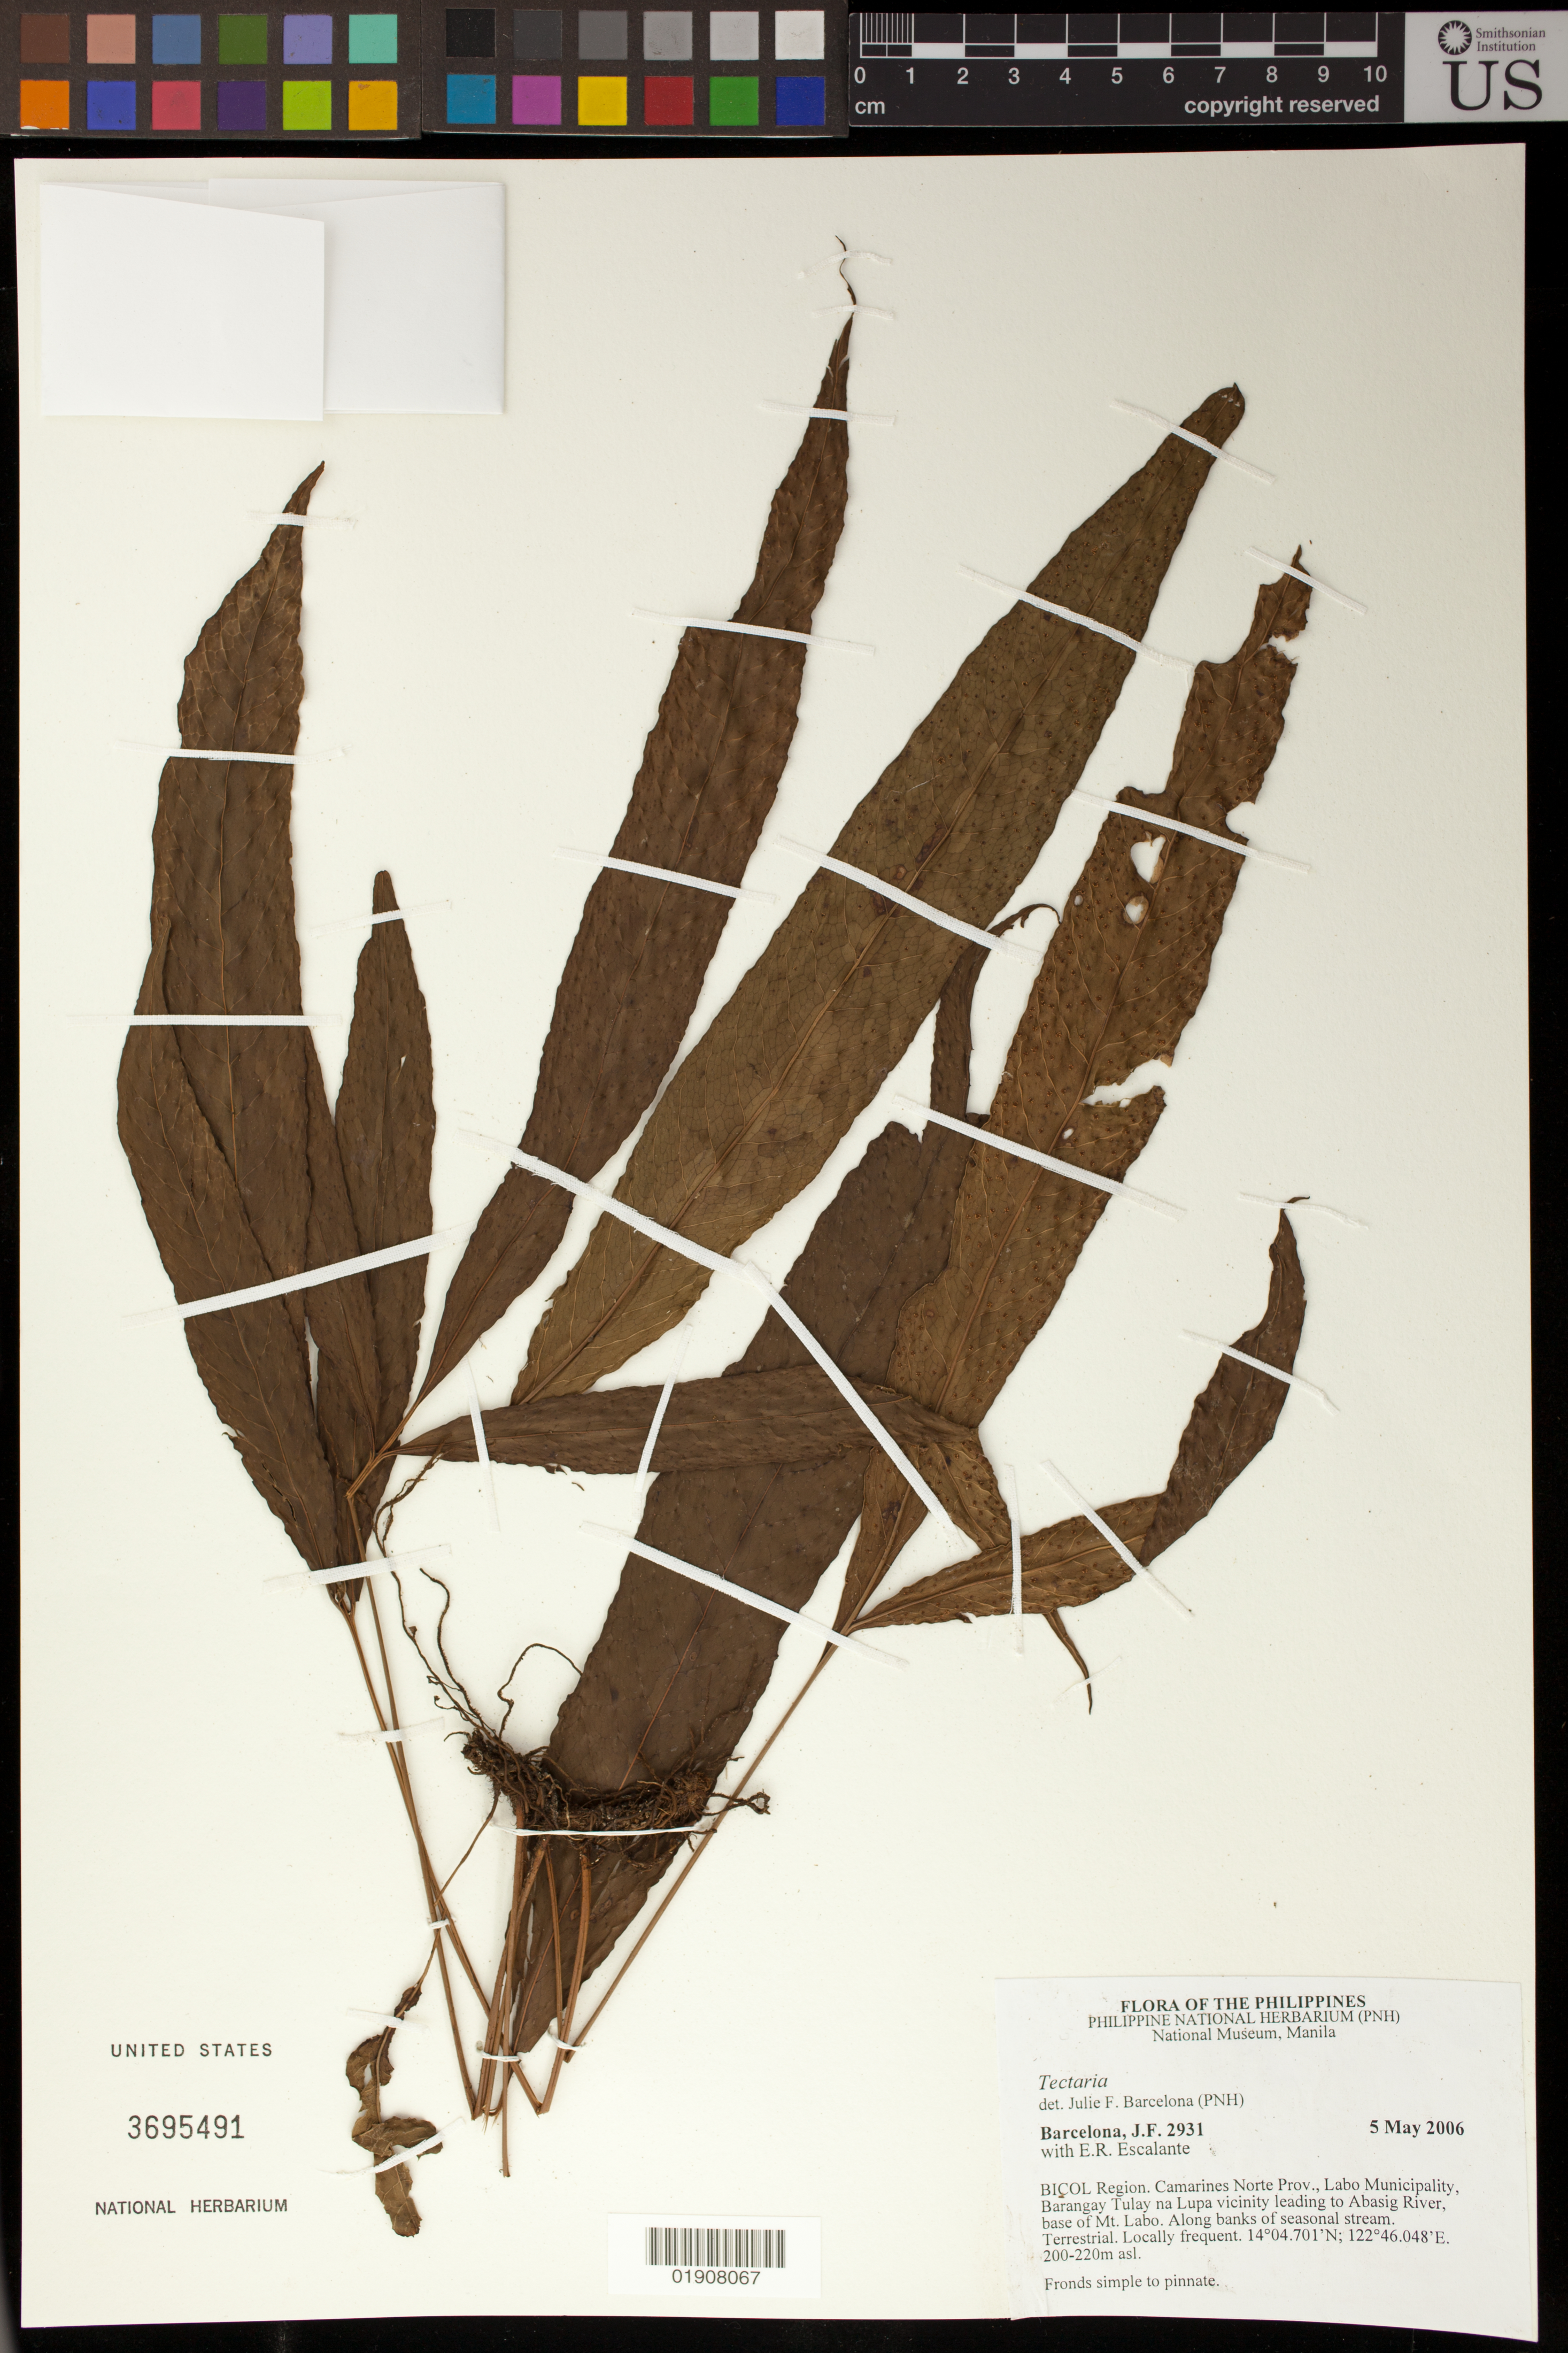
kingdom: Plantae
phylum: Tracheophyta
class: Polypodiopsida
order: Polypodiales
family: Tectariaceae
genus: Tectaria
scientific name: Tectaria sp.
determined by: Barcelona, J. F.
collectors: J. F. Barcelona & E. Escalante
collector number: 2931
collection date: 2006-05-05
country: Philippines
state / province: Bicol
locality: Bicol Region. Camarines Norte Prov., Labo Municipality, Barangay Tulay na Lupa vicinity leading to Abasig River, base of Mt. Labo.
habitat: Along banks of seasonal stream.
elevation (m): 200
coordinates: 14 04.701 N, 122 46.048 E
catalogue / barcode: US 3695491